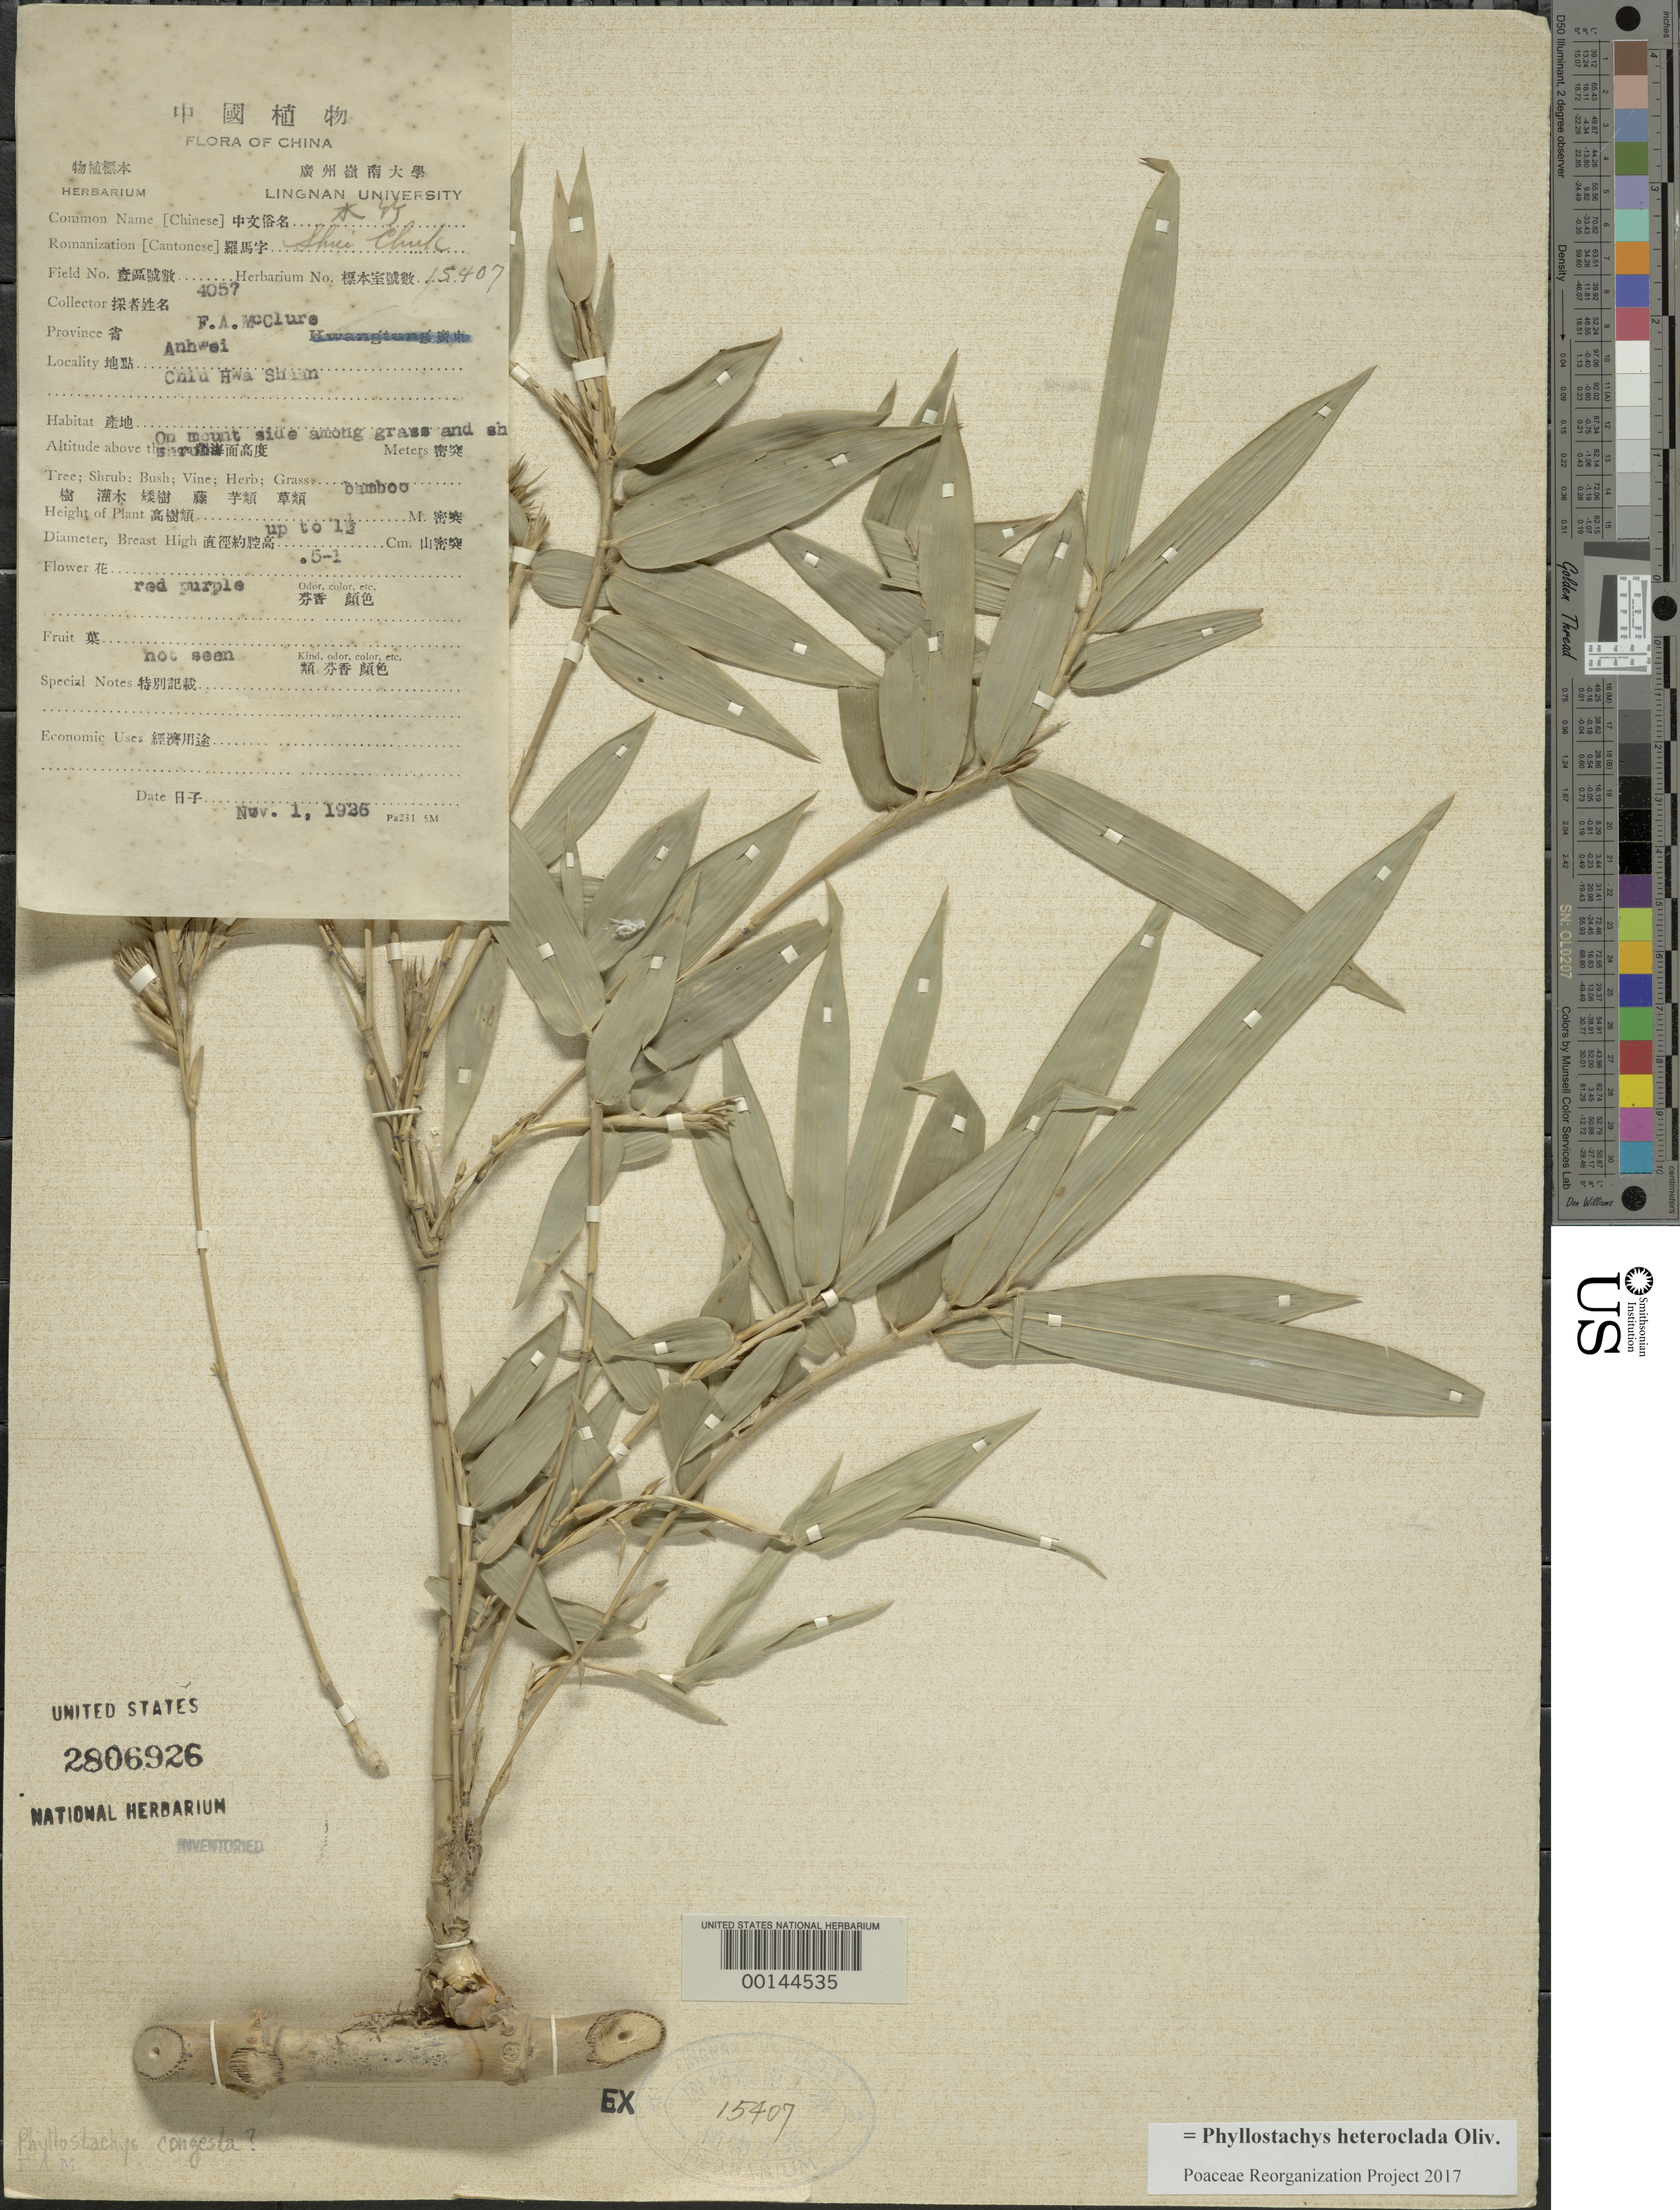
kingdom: Plantae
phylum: Tracheophyta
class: Liliopsida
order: Poales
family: Poaceae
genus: Phyllostachys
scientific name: Phyllostachys heteroclada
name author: Oliv.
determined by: Poaceae Reorganization Project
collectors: F. A. McClure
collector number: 4057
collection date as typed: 01 Nov 1926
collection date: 1926-11-01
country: China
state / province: Anhui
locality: Chiu hwa shian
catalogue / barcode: US 2806926